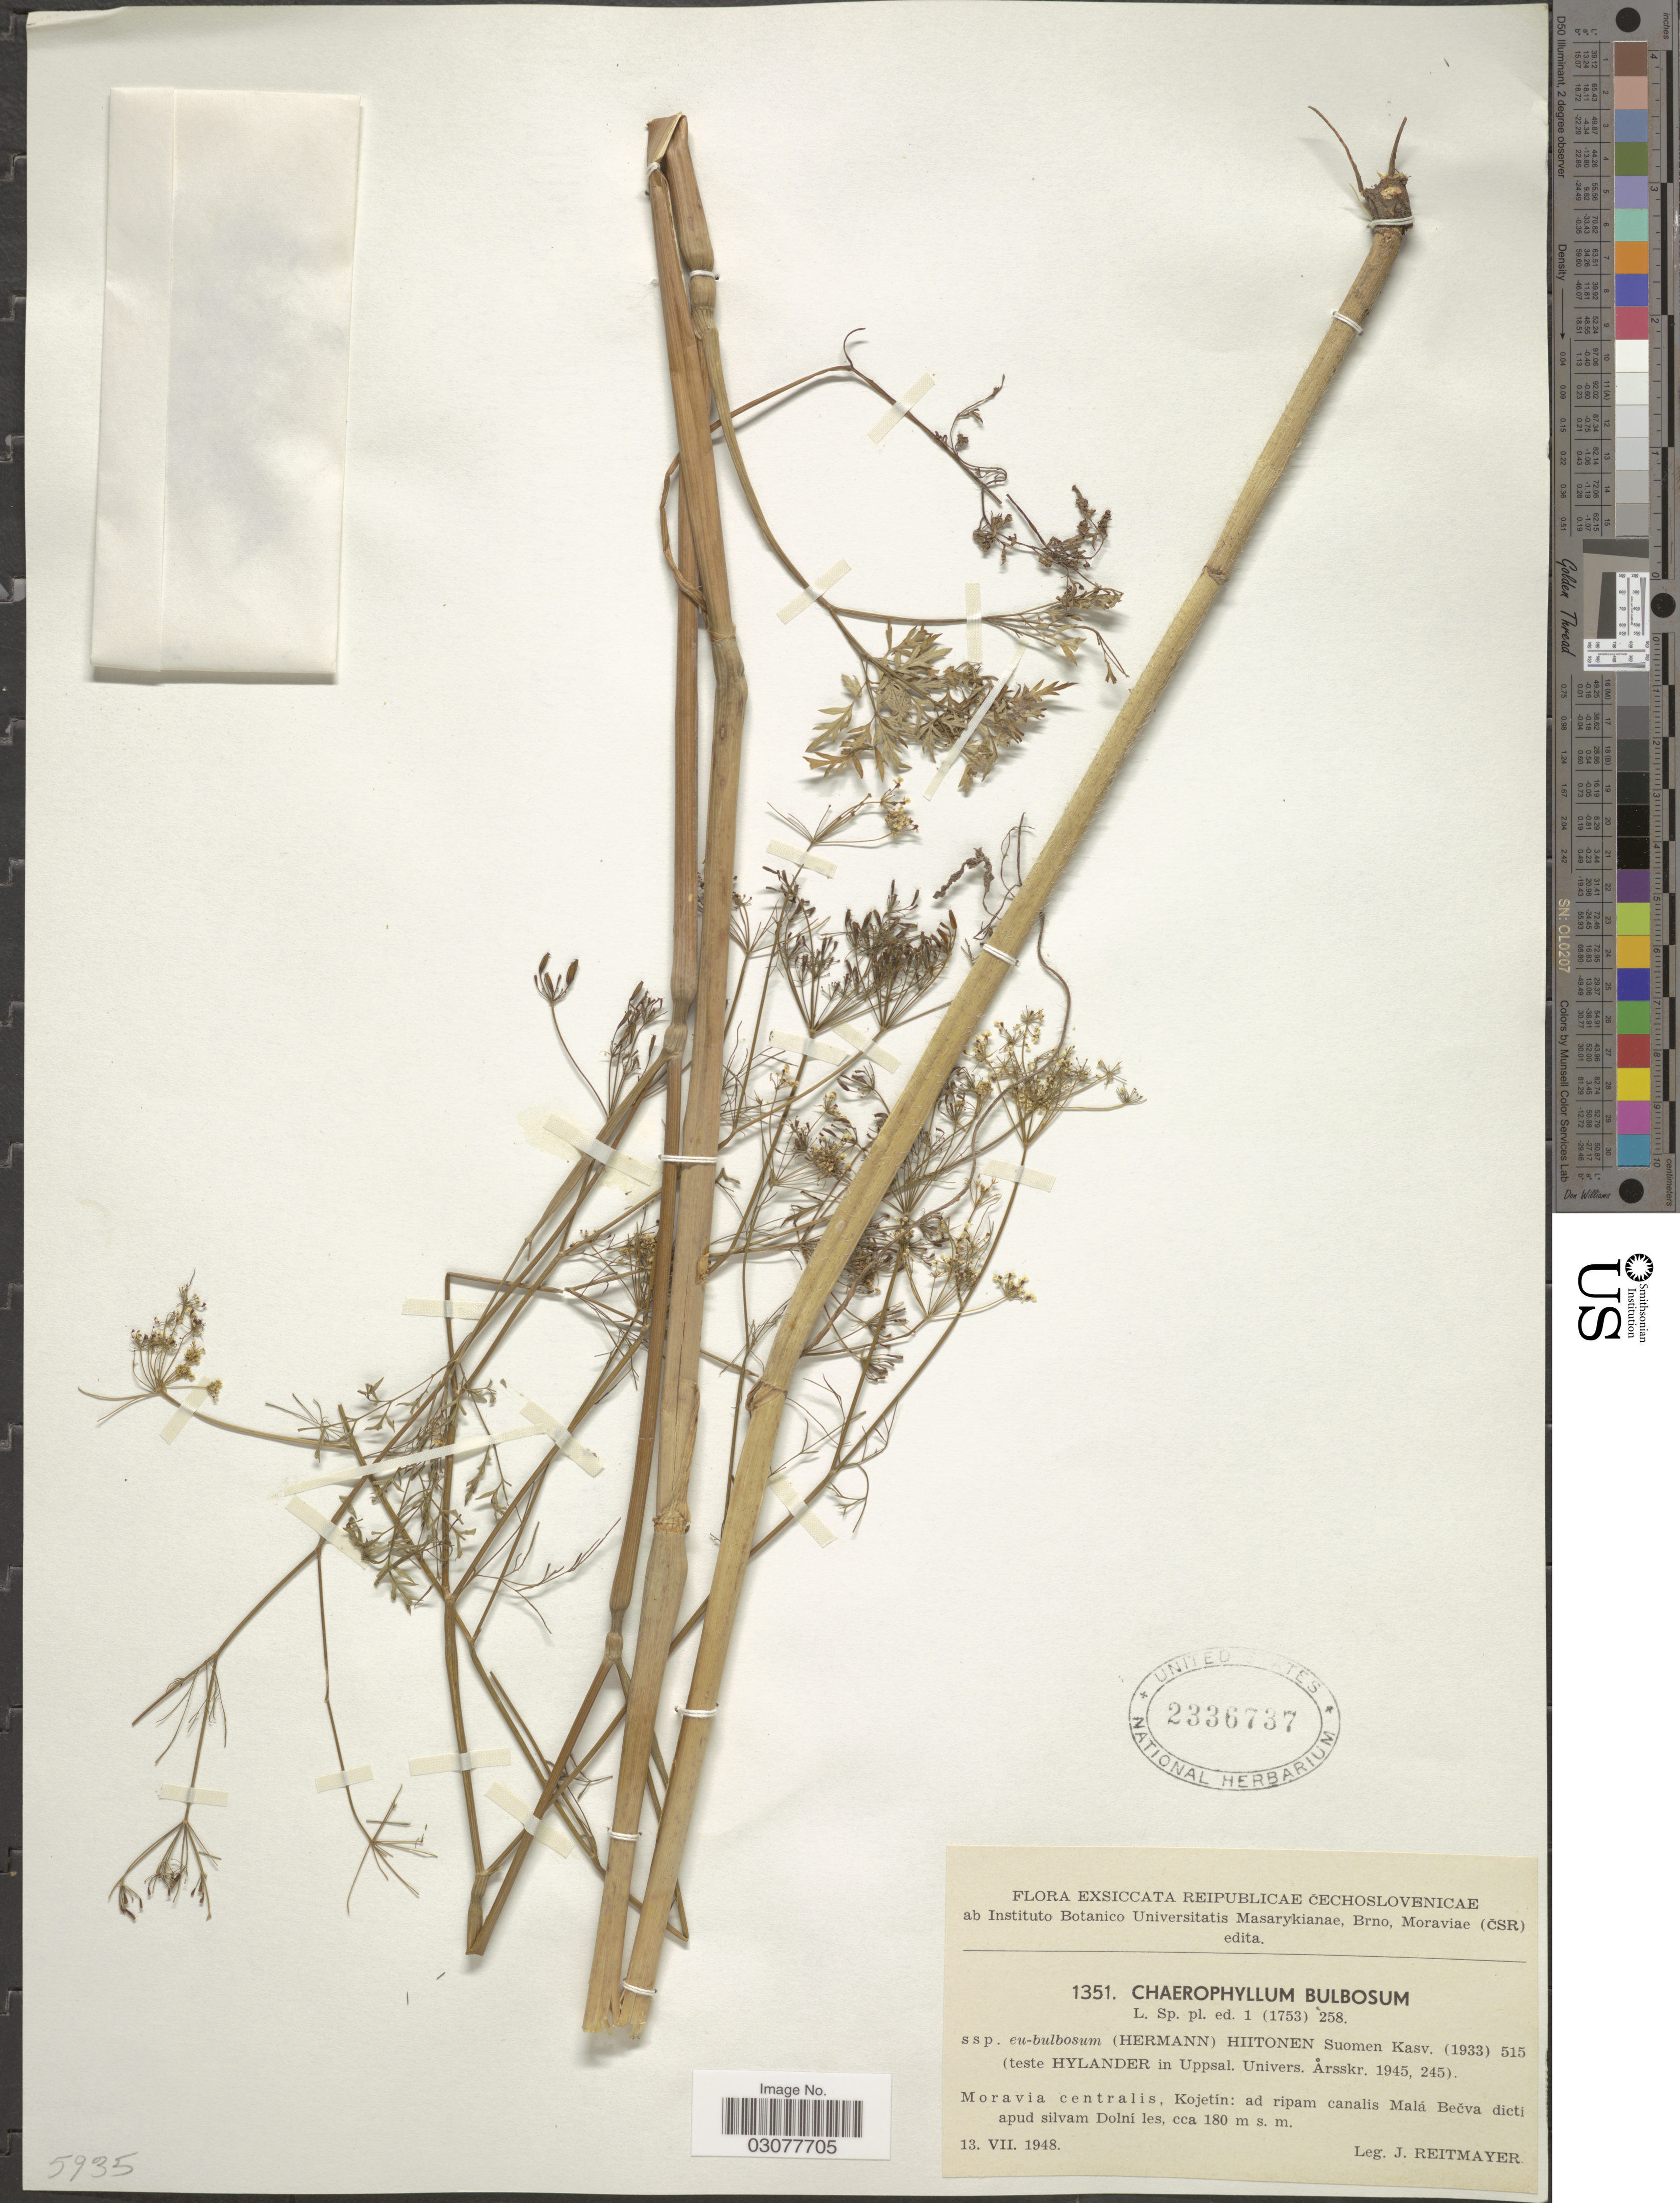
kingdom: Plantae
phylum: Tracheophyta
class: Magnoliopsida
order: Apiales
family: Apiaceae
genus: Chaerophyllum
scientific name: Chaerophyllum bulbosum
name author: L.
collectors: J. Reitmayer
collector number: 1351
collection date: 1948-07-13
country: Czechia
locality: Reipublicae Cechoslovenicae, Moravia centralis, Kojetín: ad ripam canalis Malá Becva dicti apud silvam Dolní les.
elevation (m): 180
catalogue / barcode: US 2336737